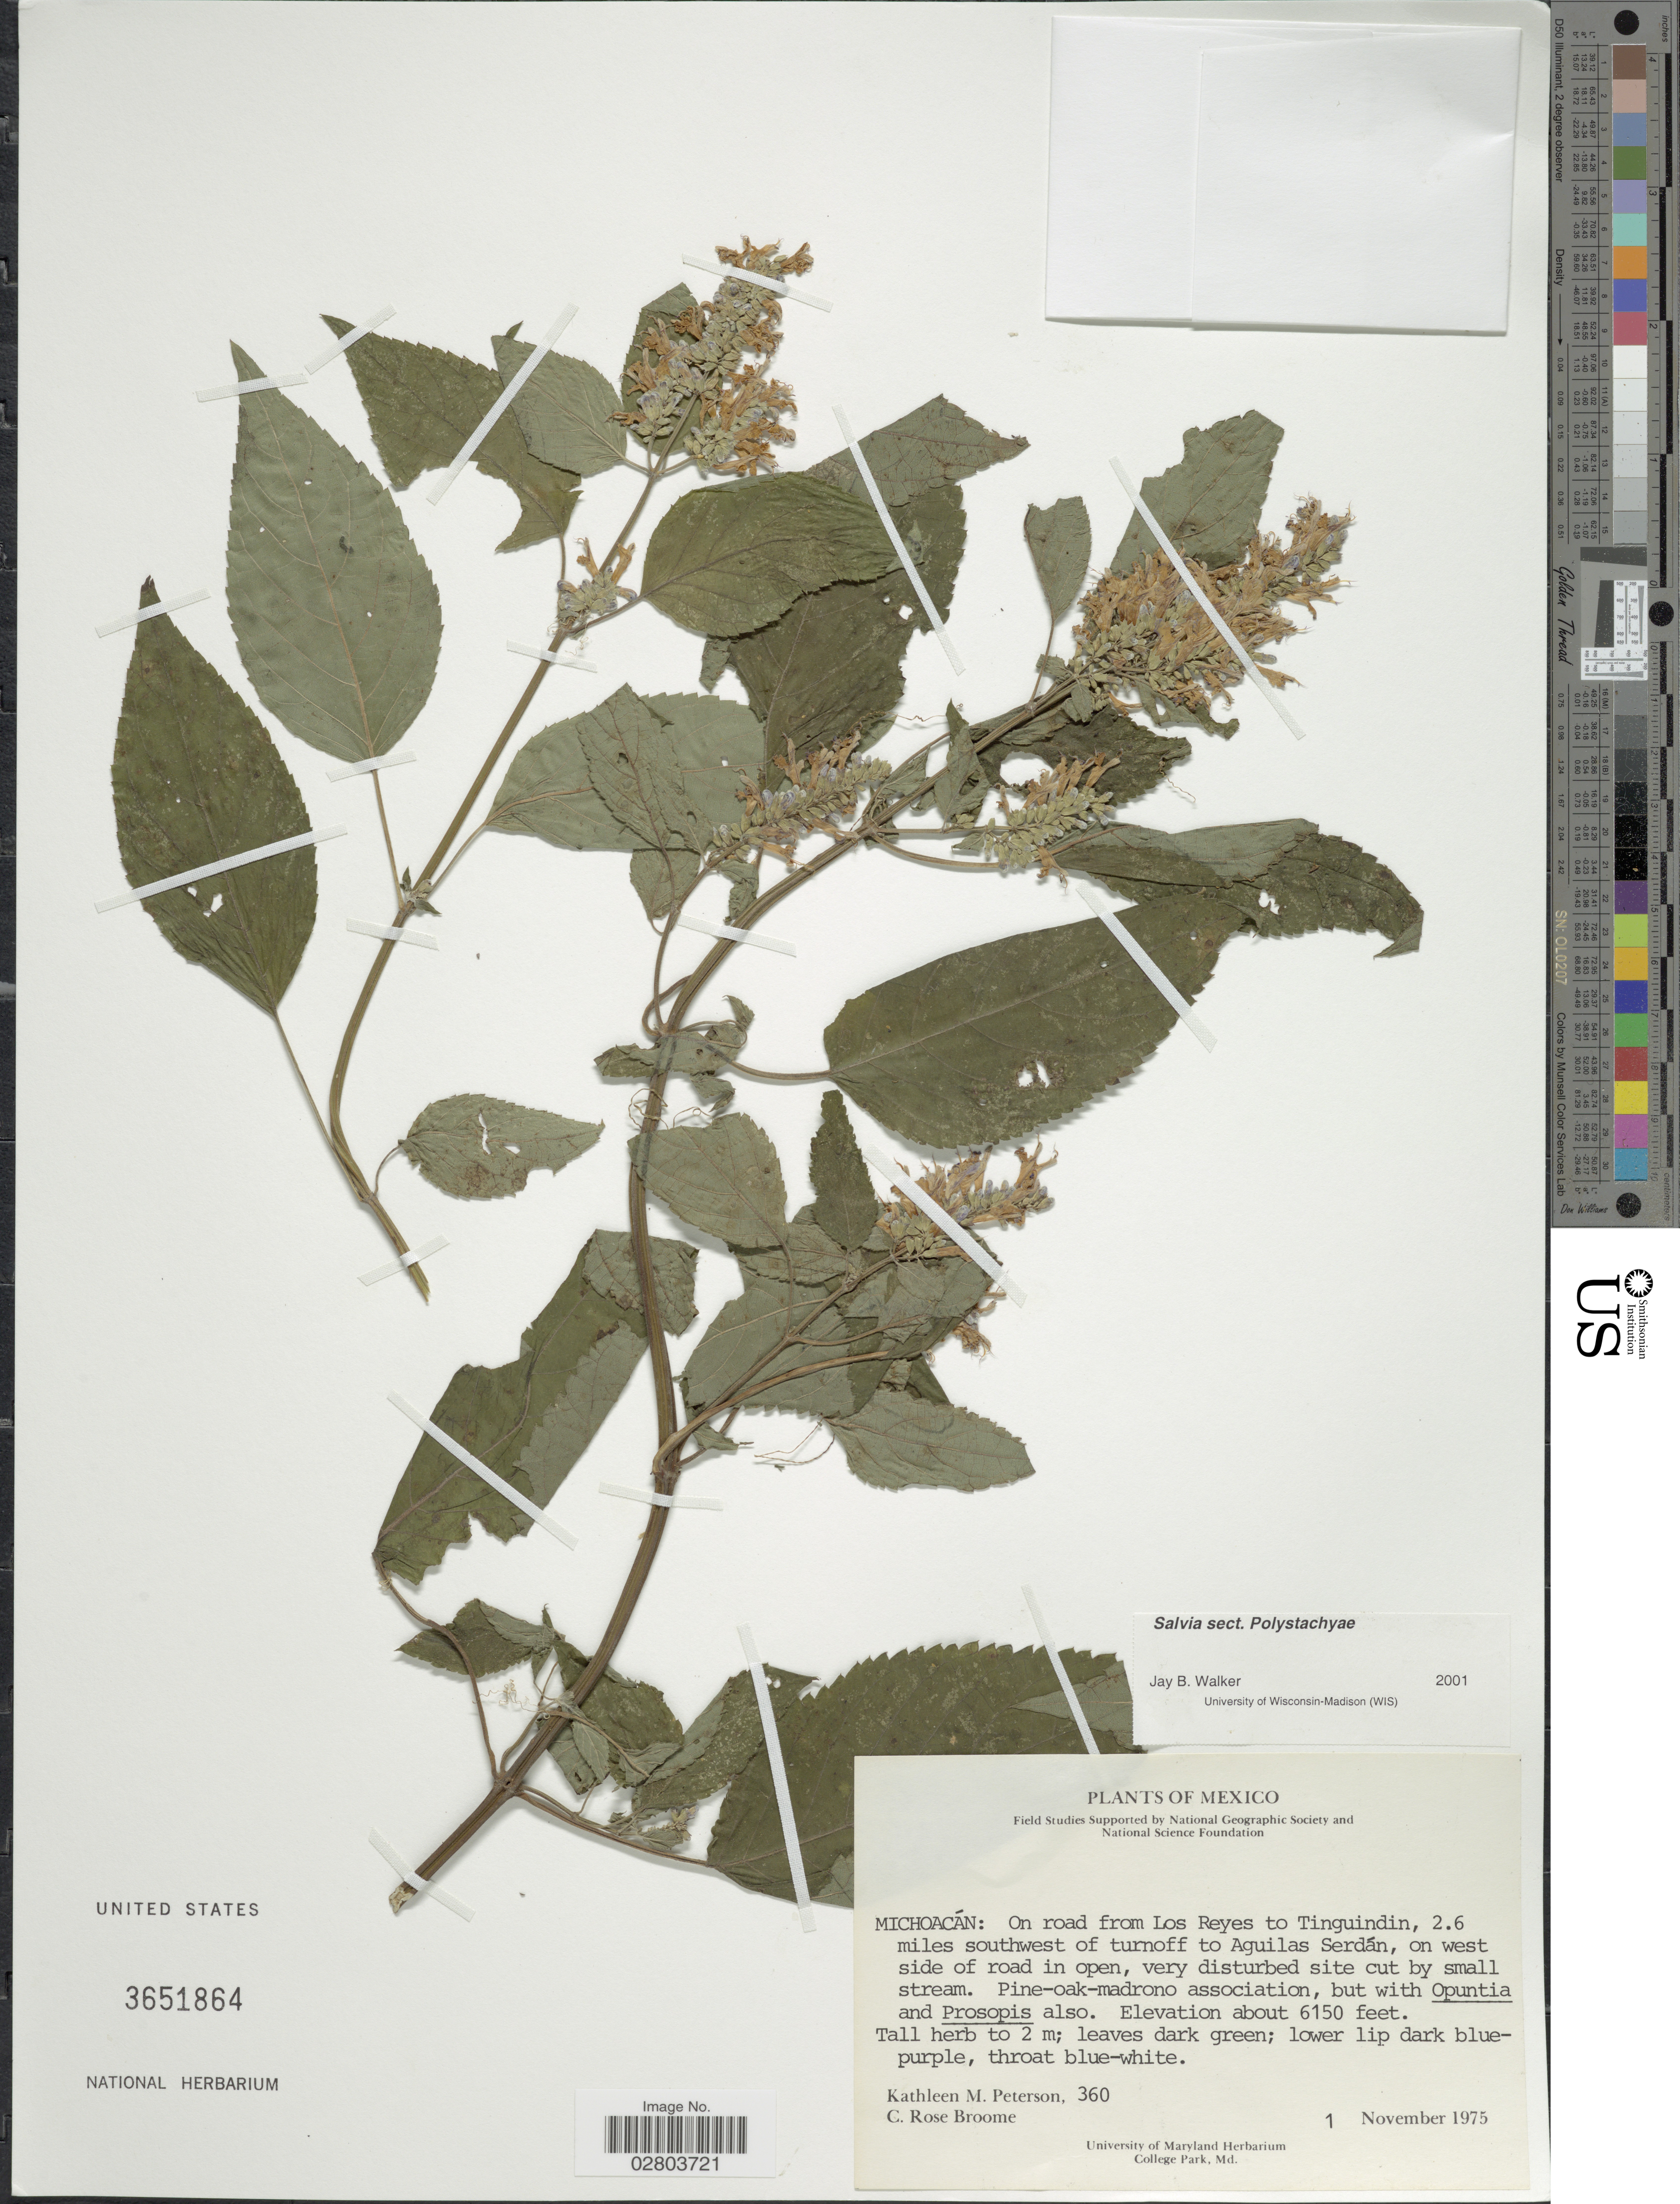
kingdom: Plantae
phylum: Tracheophyta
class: Magnoliopsida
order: Lamiales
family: Lamiaceae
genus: Salvia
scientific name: Salvia sp.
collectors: K. Peterson & C. R. Broome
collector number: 360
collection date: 1975-11-01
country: Mexico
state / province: Michoacán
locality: Michoacán: On road from Los Reyes to Tinguindin, 2.6 miles southwest of turnoff to Aguilas Serdán, on west side of road in open.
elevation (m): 1875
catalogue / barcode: US 3651864